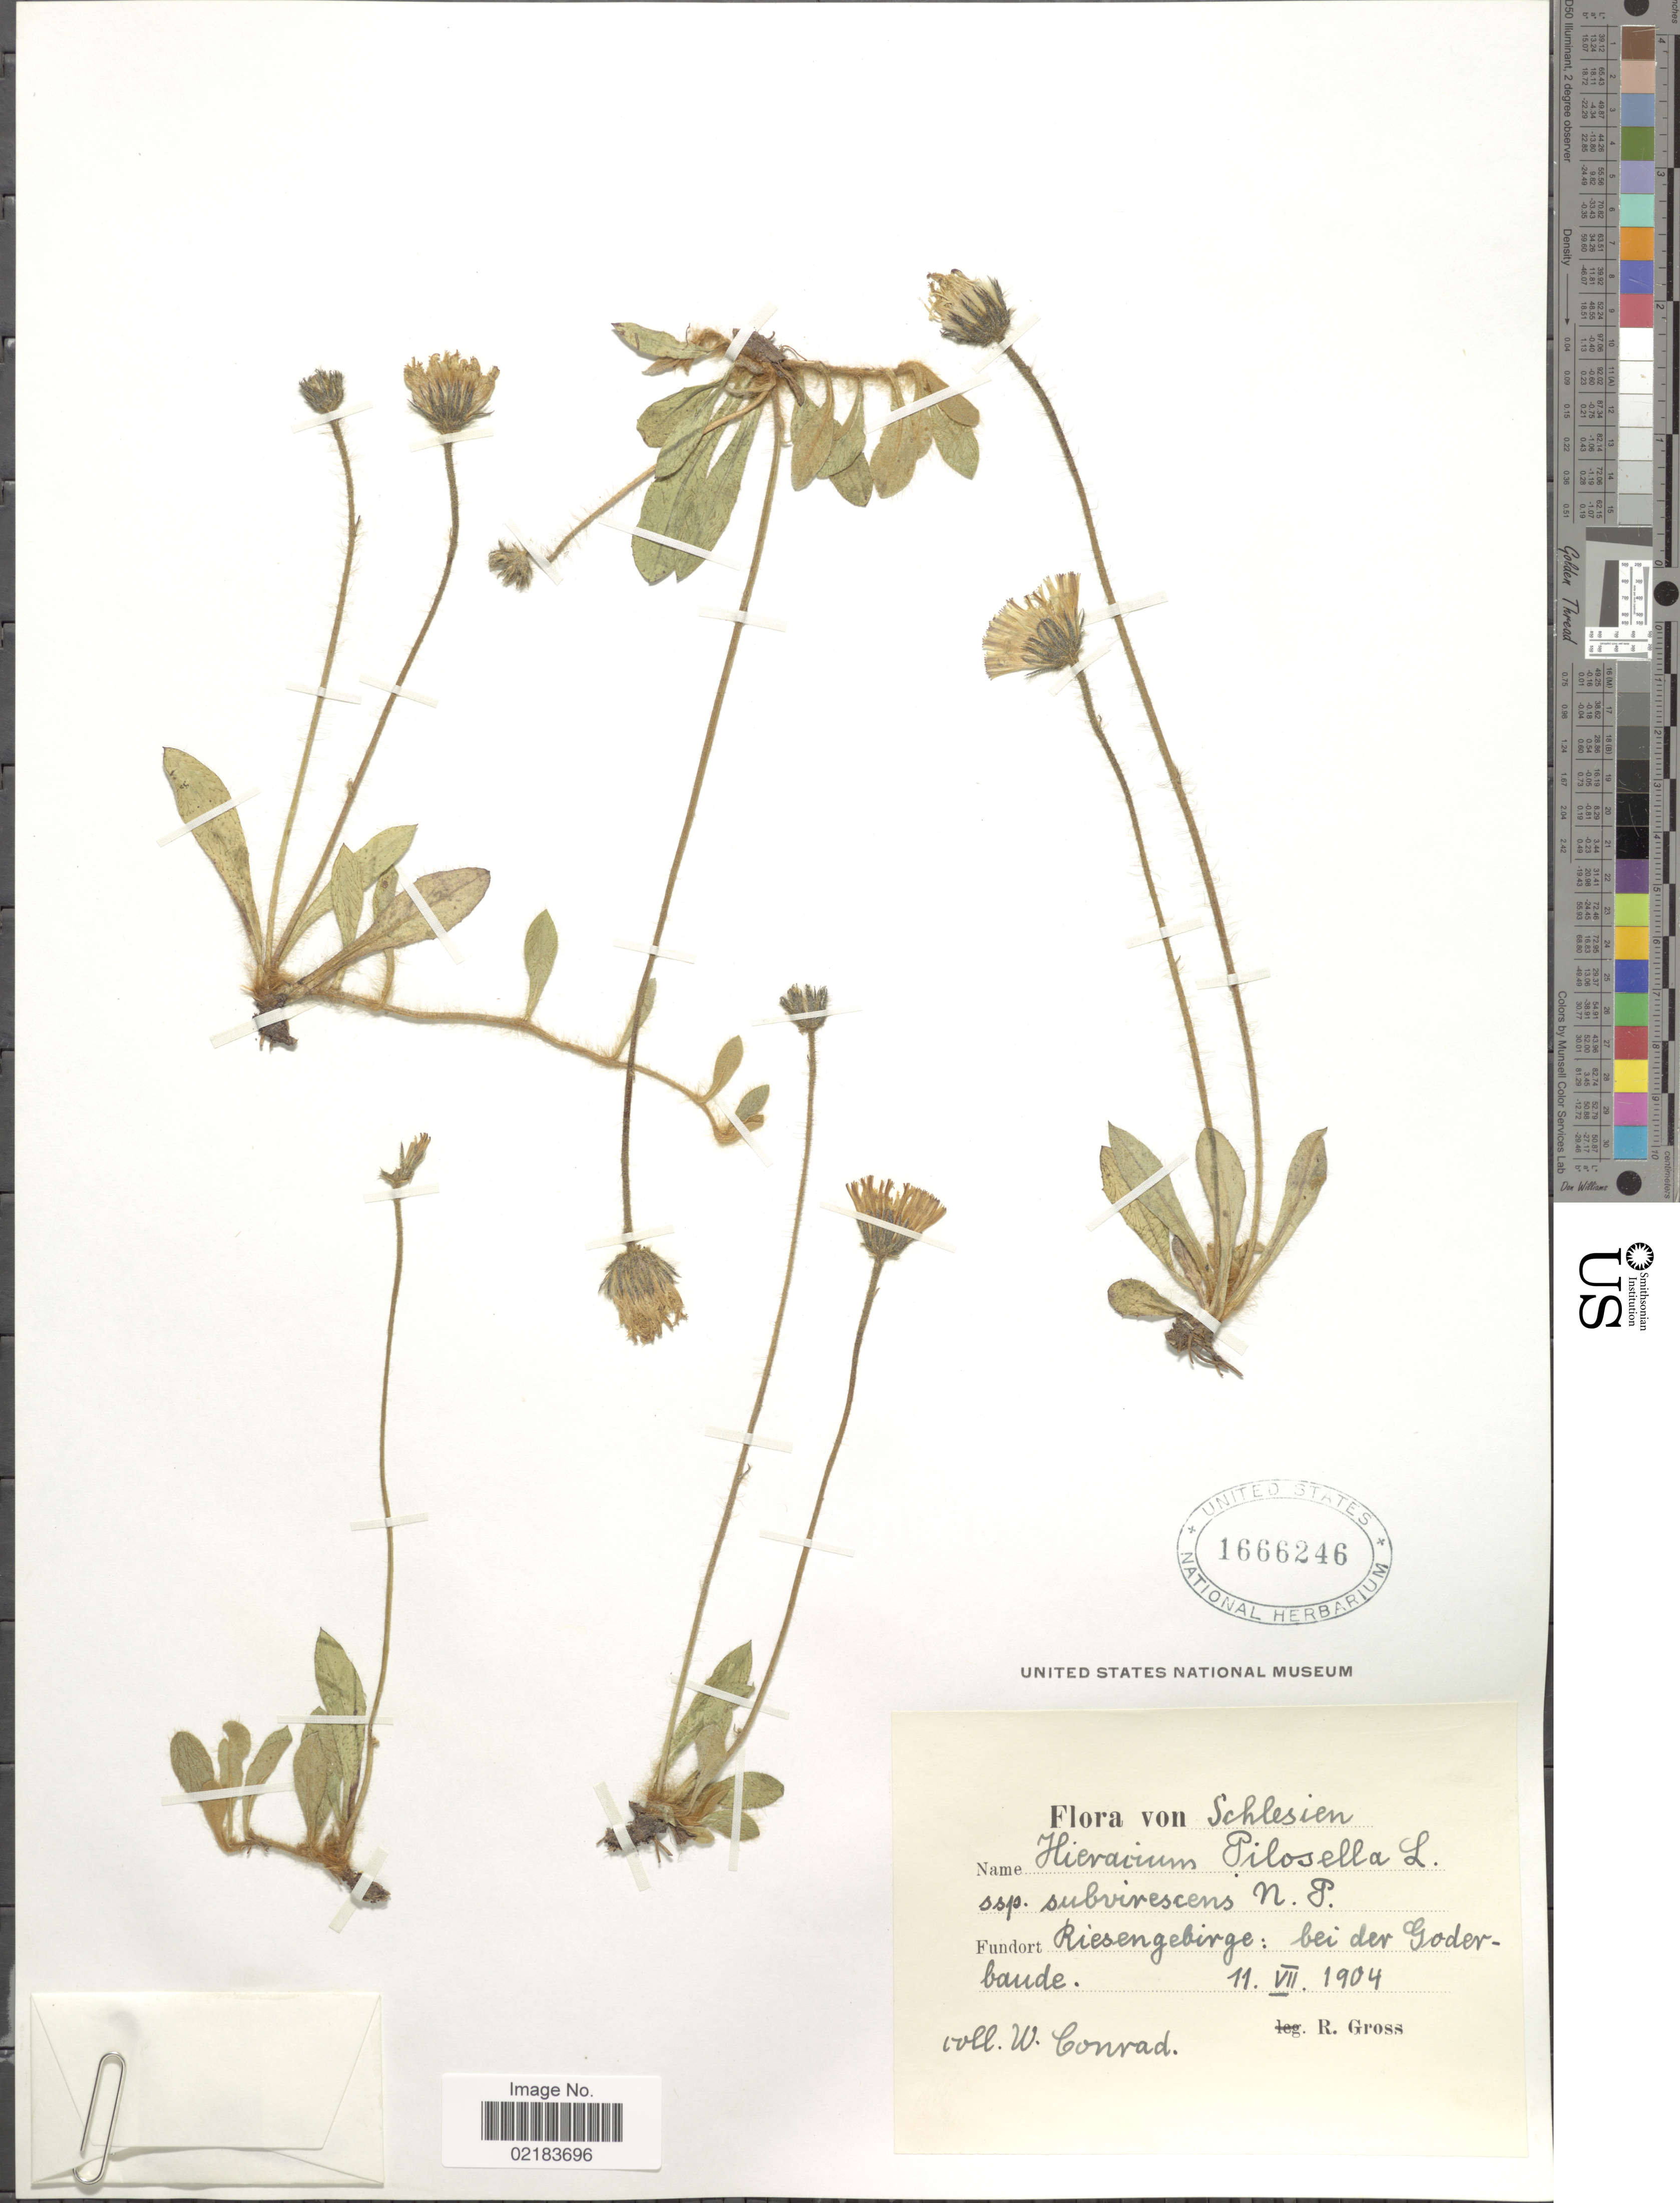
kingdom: Plantae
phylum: Tracheophyta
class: Magnoliopsida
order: Asterales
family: Asteraceae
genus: Pilosella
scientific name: Pilosella officinarum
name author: Vaill.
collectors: W. Conrad & R. Gross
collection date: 1904-07-11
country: Germany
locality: Schlesien. Riesengebirge: bei der Goderbaude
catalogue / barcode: US 1666246